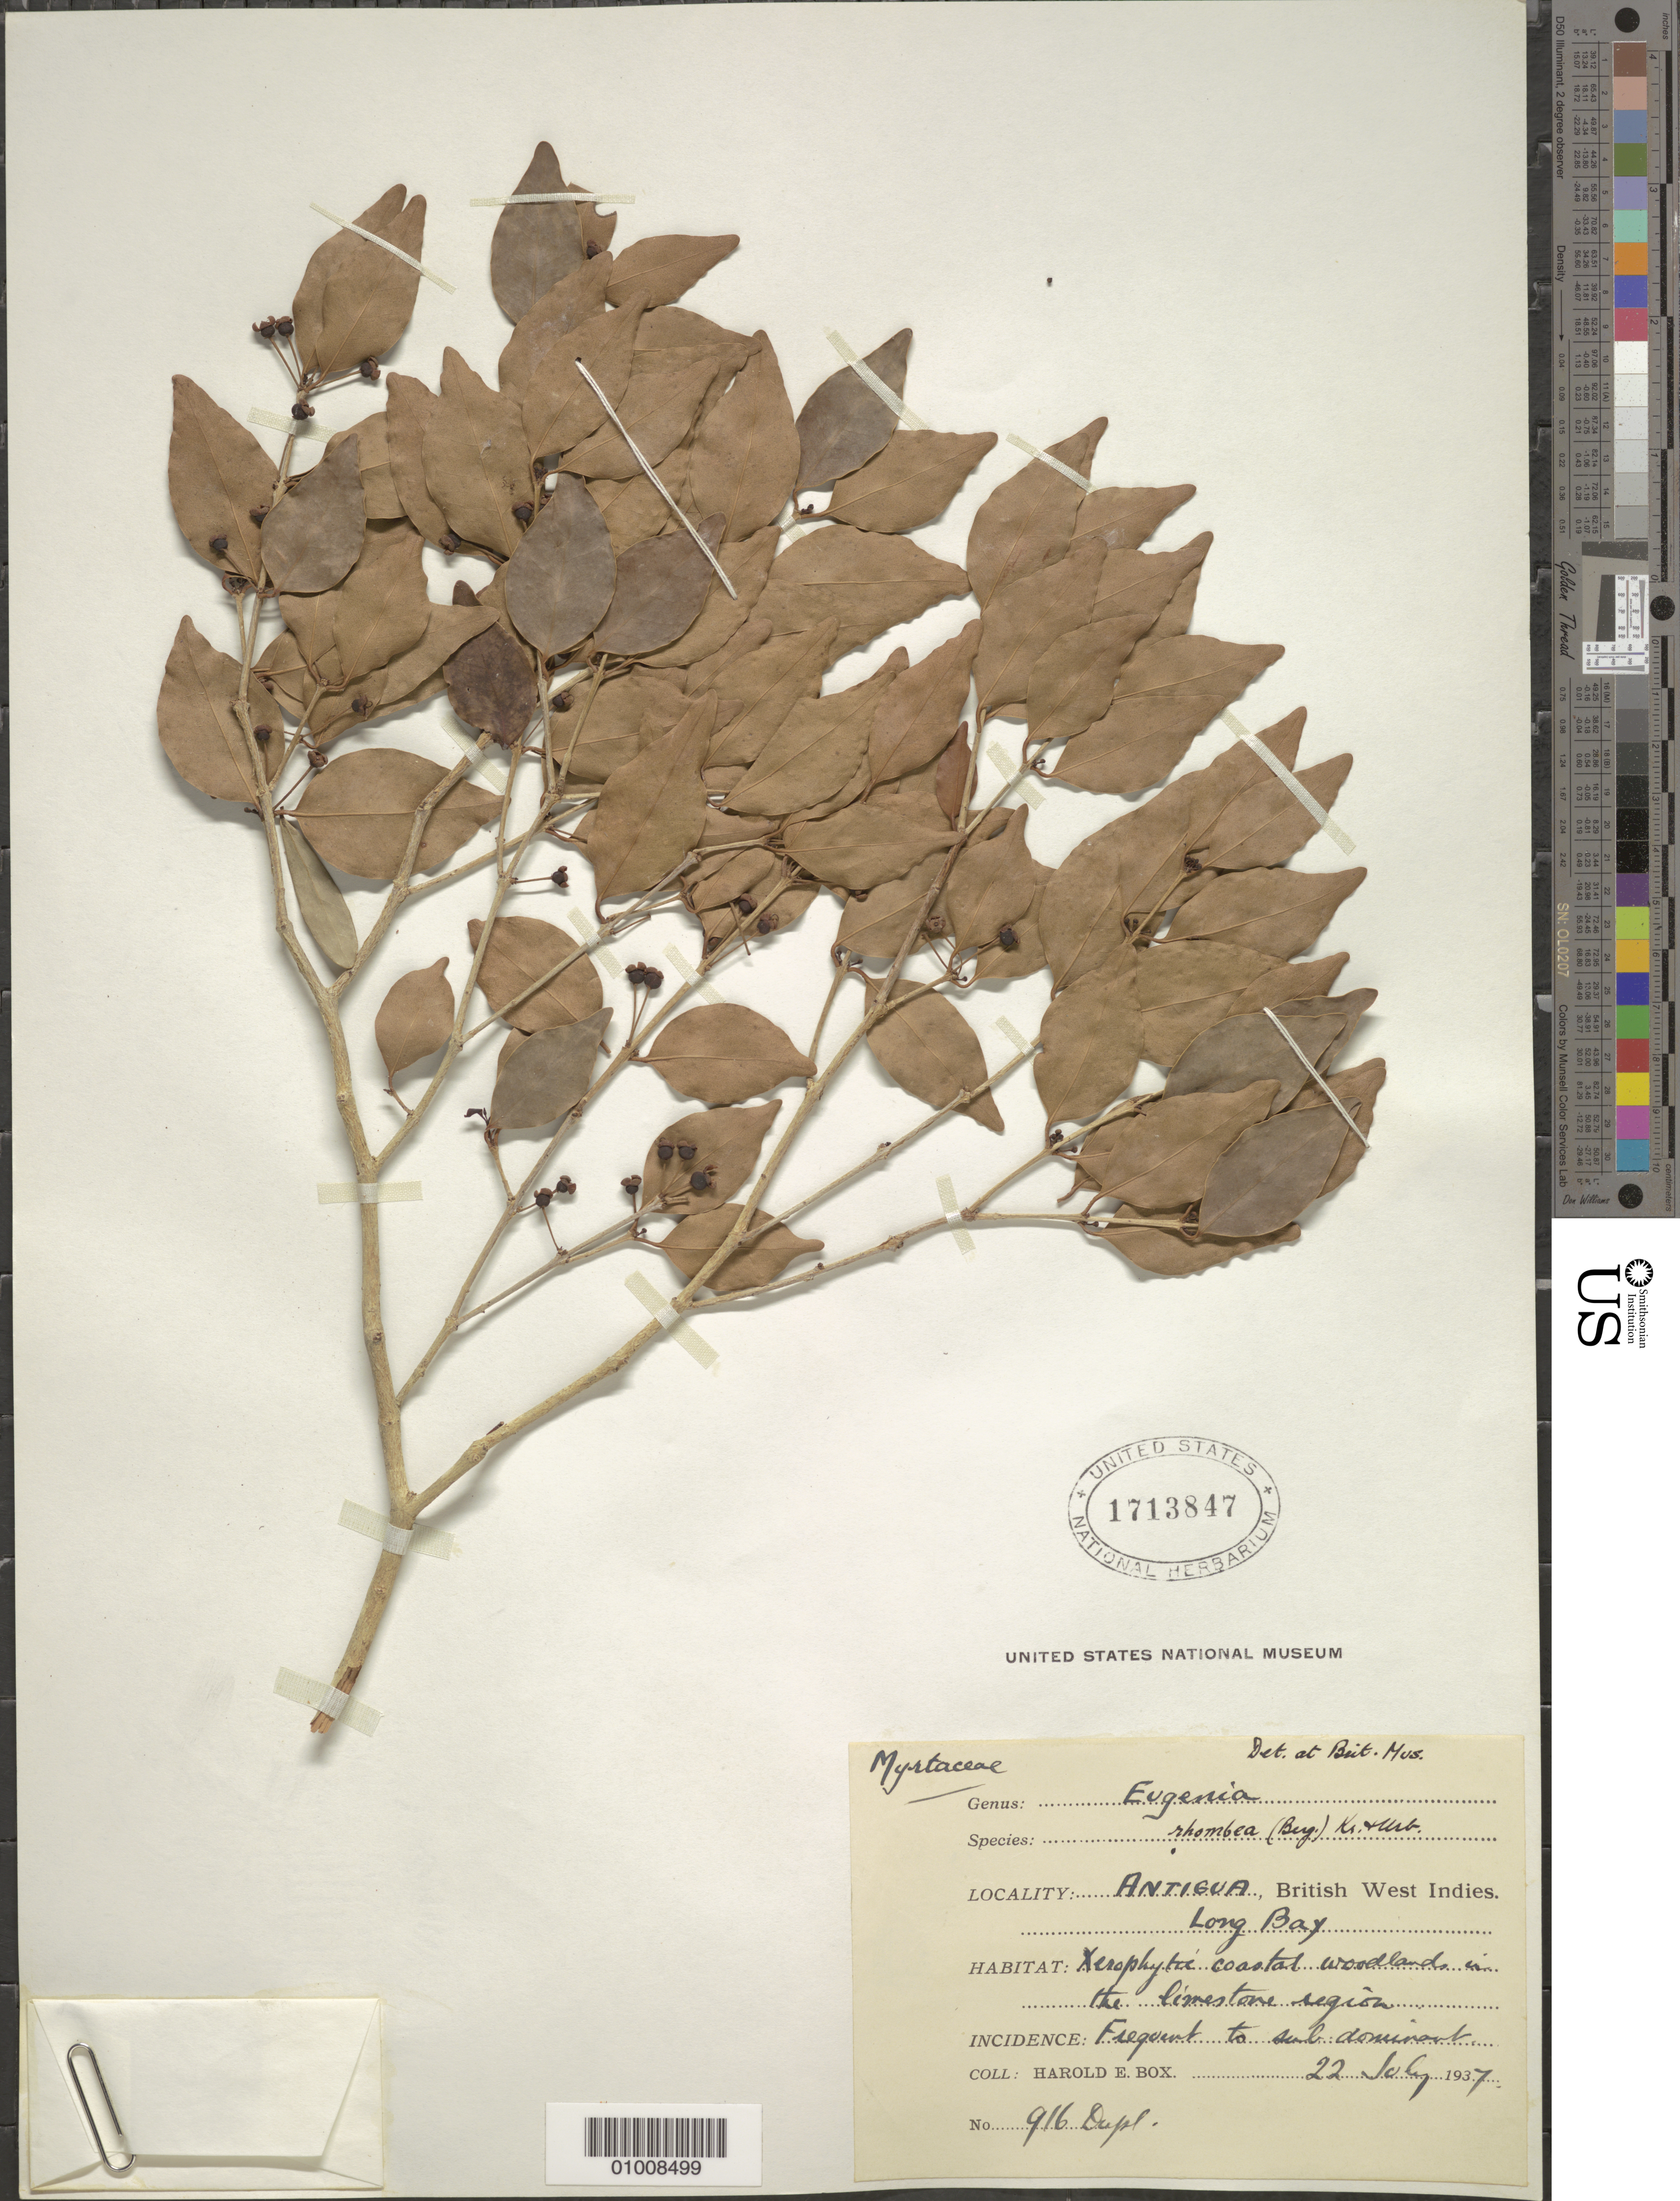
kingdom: Plantae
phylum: Tracheophyta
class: Magnoliopsida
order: Myrtales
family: Myrtaceae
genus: Eugenia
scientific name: Eugenia rhombea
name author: (O. Berg) Krug & Urb.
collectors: H. E. Box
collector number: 916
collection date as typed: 22 Jul 1937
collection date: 1937-07-22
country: Antigua and Barbuda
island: Antigua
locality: Long Bay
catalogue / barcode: US 1713847